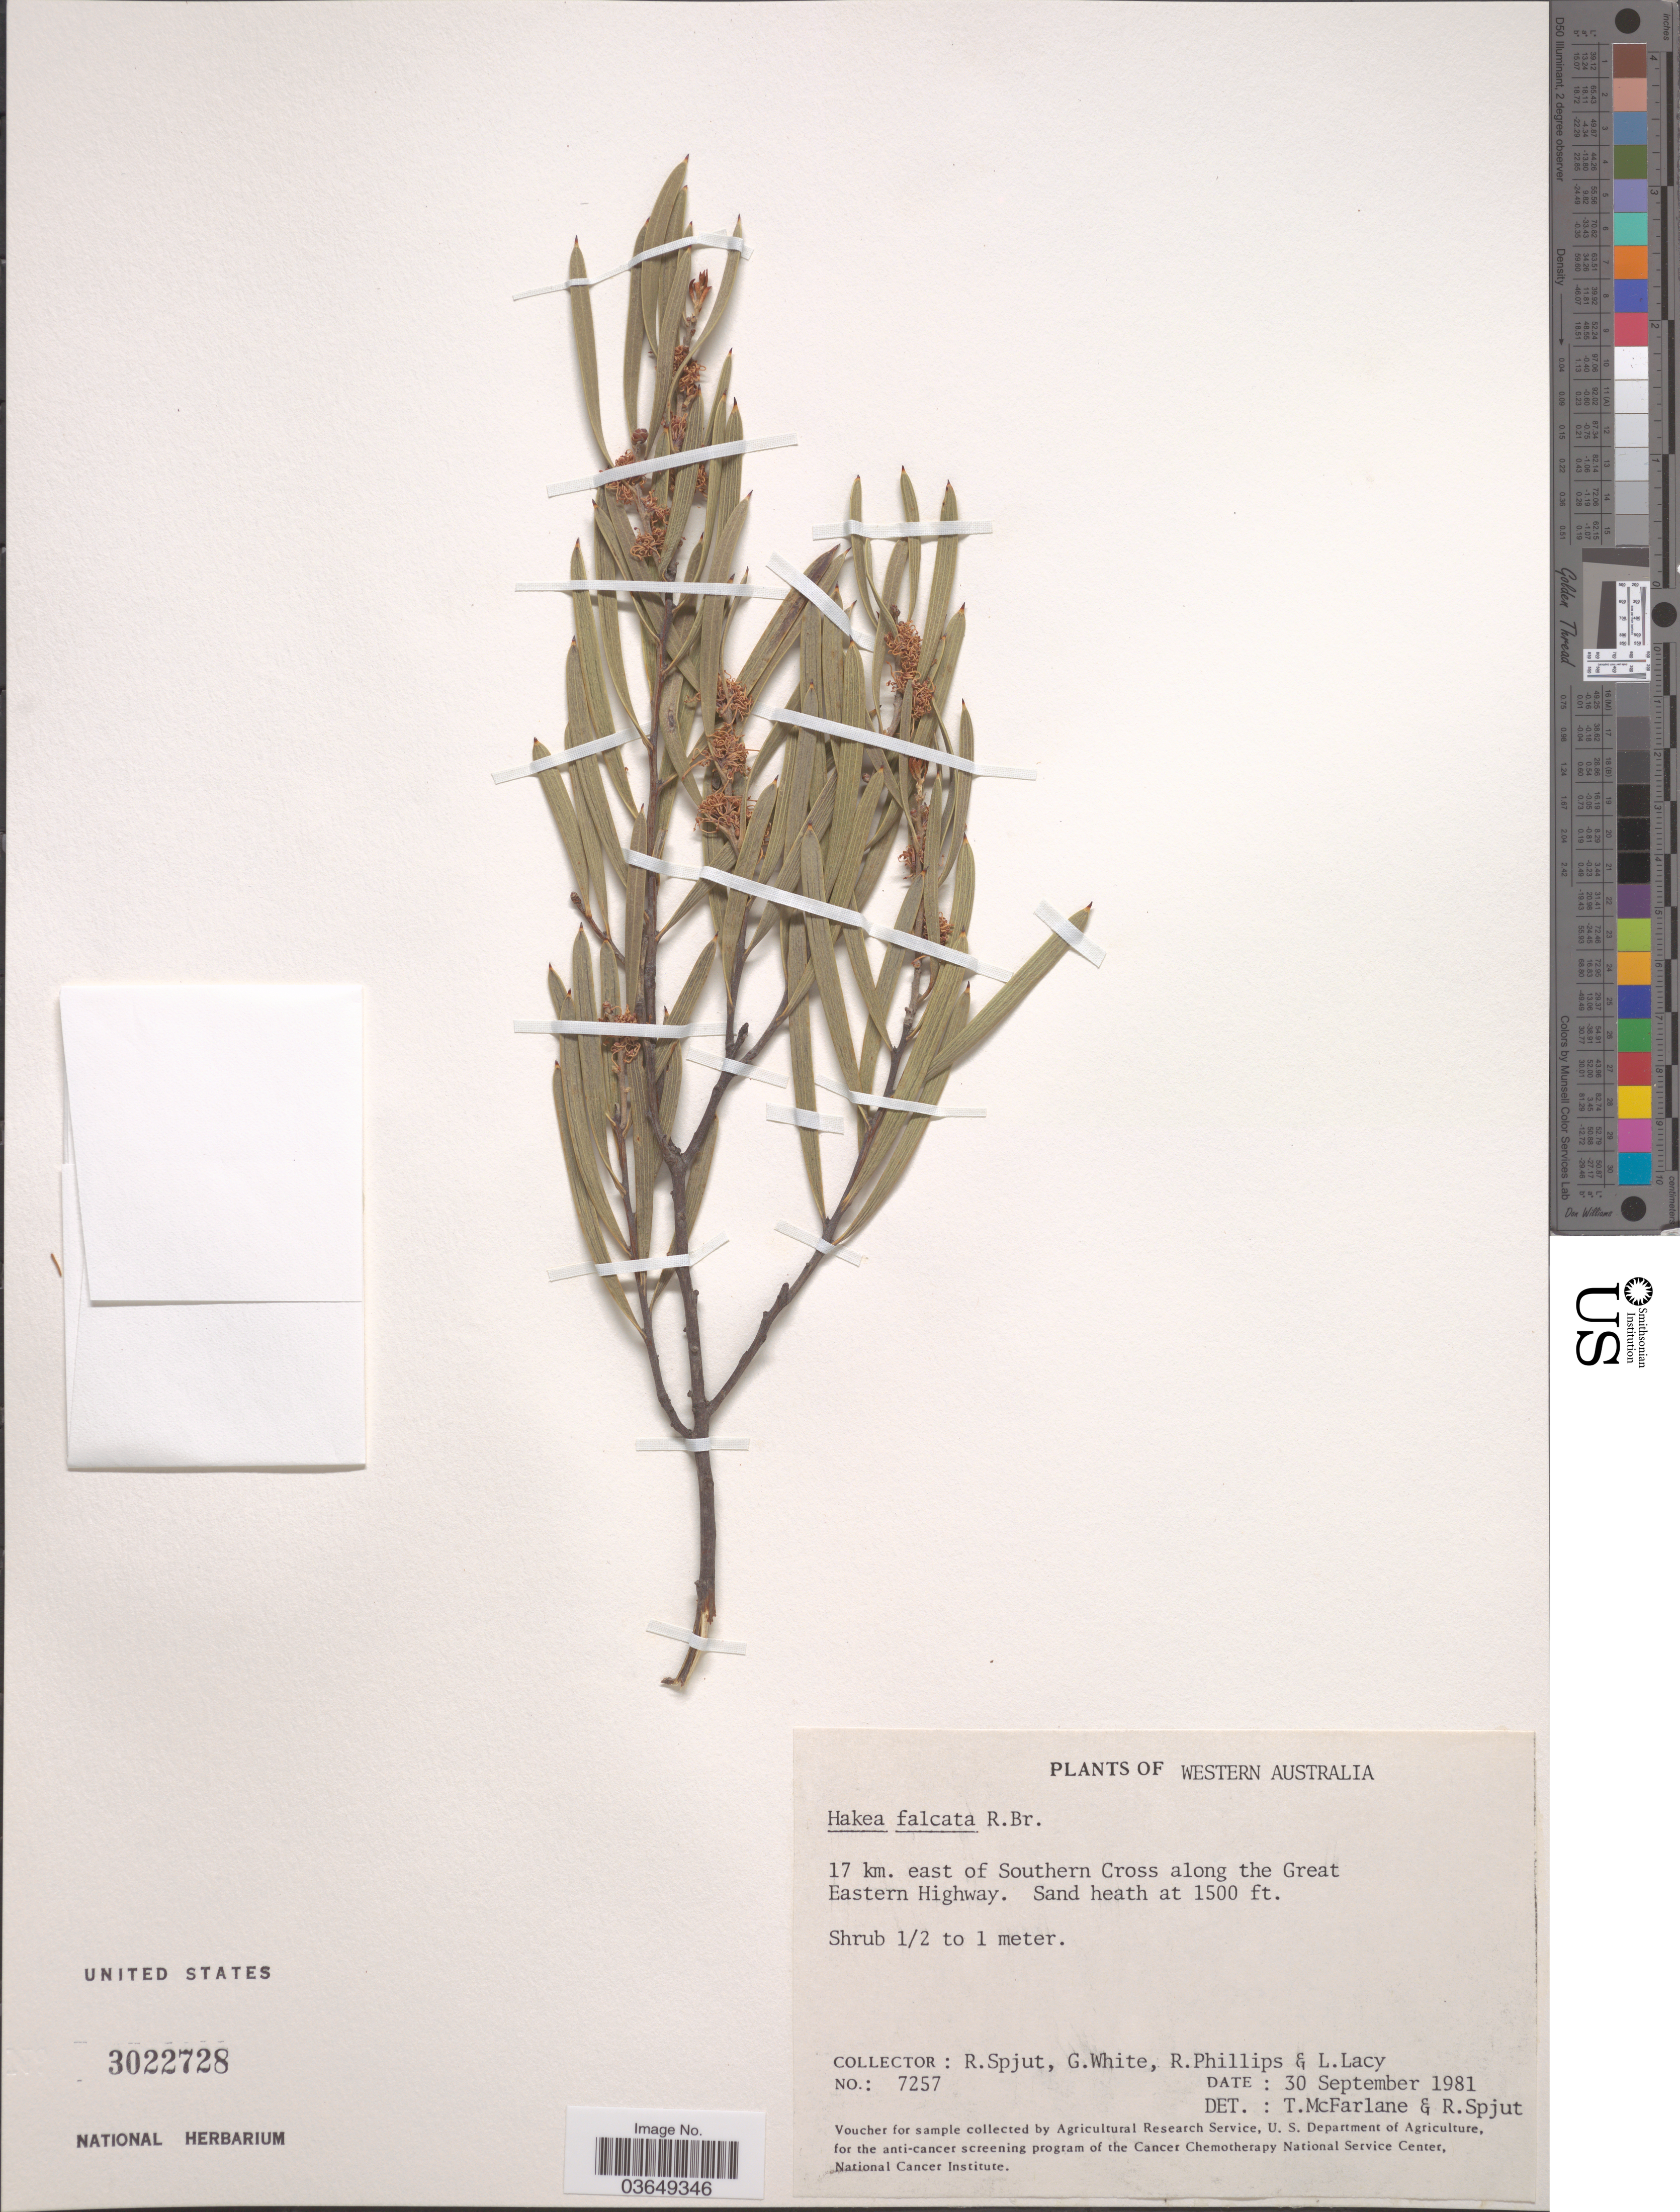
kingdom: Plantae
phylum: Tracheophyta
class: Magnoliopsida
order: Proteales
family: Proteaceae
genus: Hakea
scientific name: Hakea falcata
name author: R. Br.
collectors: R. Spjut, G. White, R. Phillips & L. Lacy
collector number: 7257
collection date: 1981-09-30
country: Australia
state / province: Western Australia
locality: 17 km. east of Southern Cross along the Great Eastern Highway.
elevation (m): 457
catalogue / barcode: US 3022728